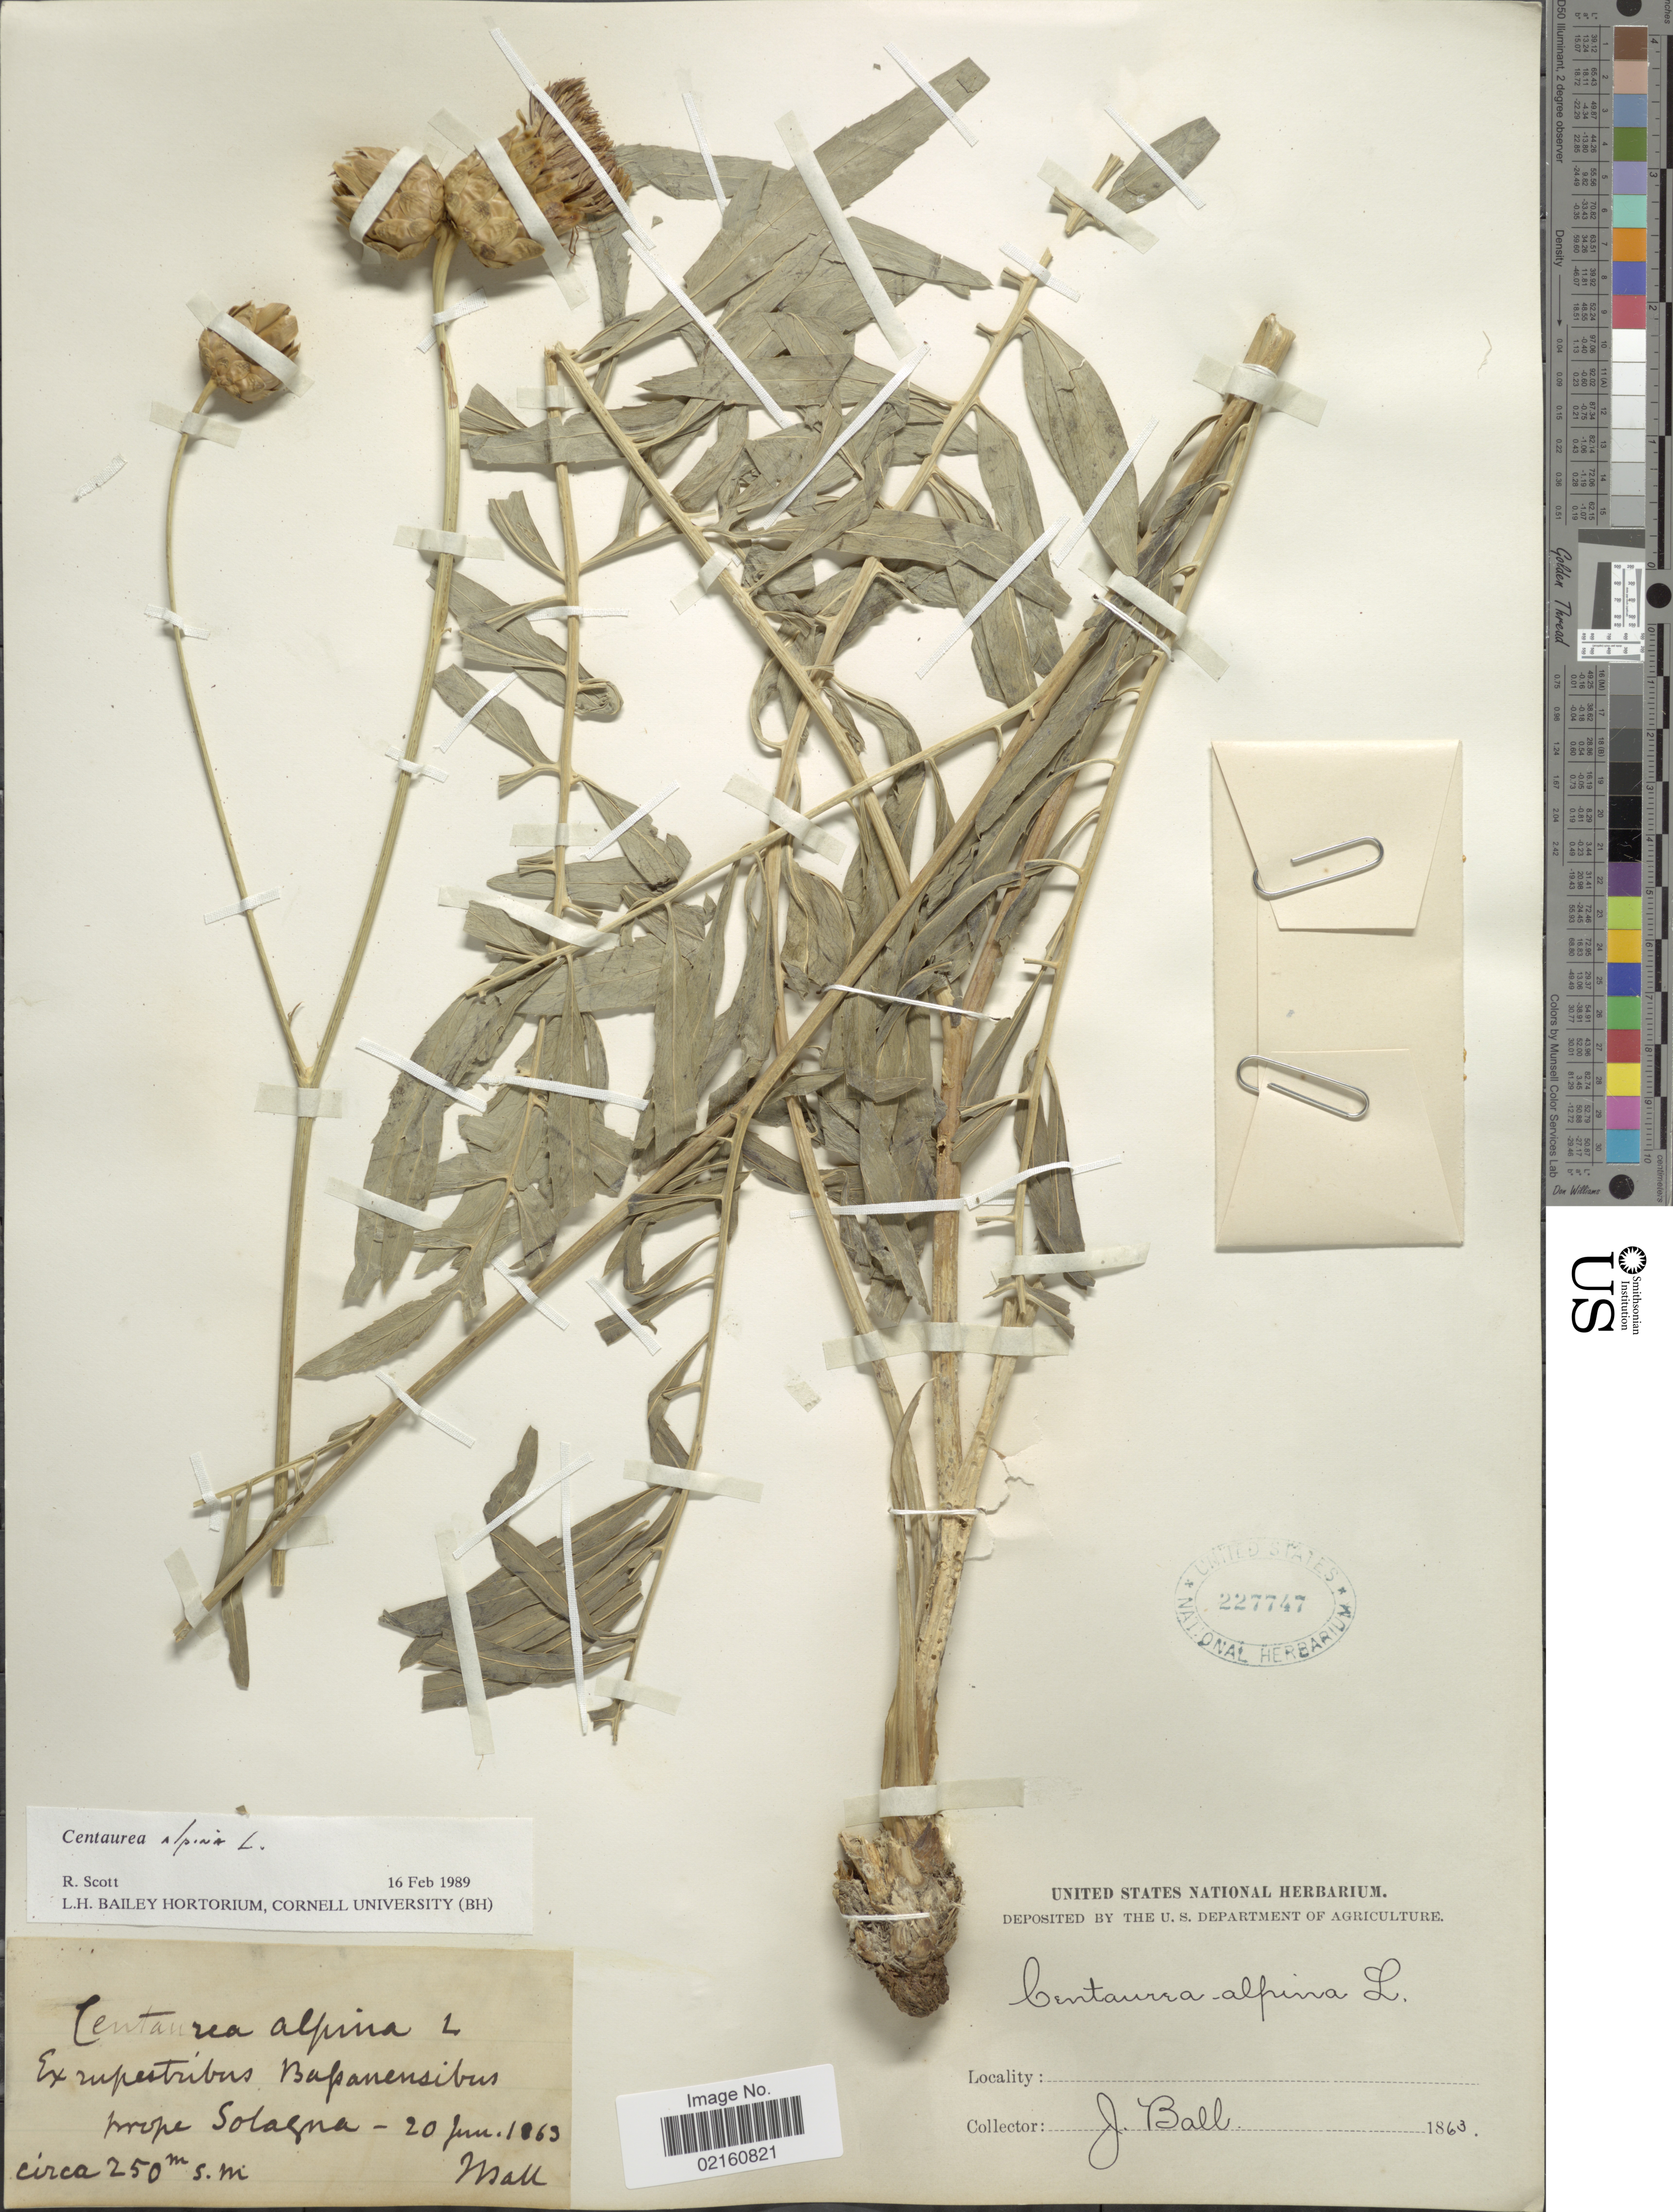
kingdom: Plantae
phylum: Tracheophyta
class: Magnoliopsida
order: Asterales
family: Asteraceae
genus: Rhaponticoides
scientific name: Rhaponticoides alpina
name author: (L.) M.V.Agab. & Greuter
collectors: J. Ball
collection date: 1863-06-20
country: Italy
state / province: Veneto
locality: Bapanensibus, prope Solagna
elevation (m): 250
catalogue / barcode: US 227747